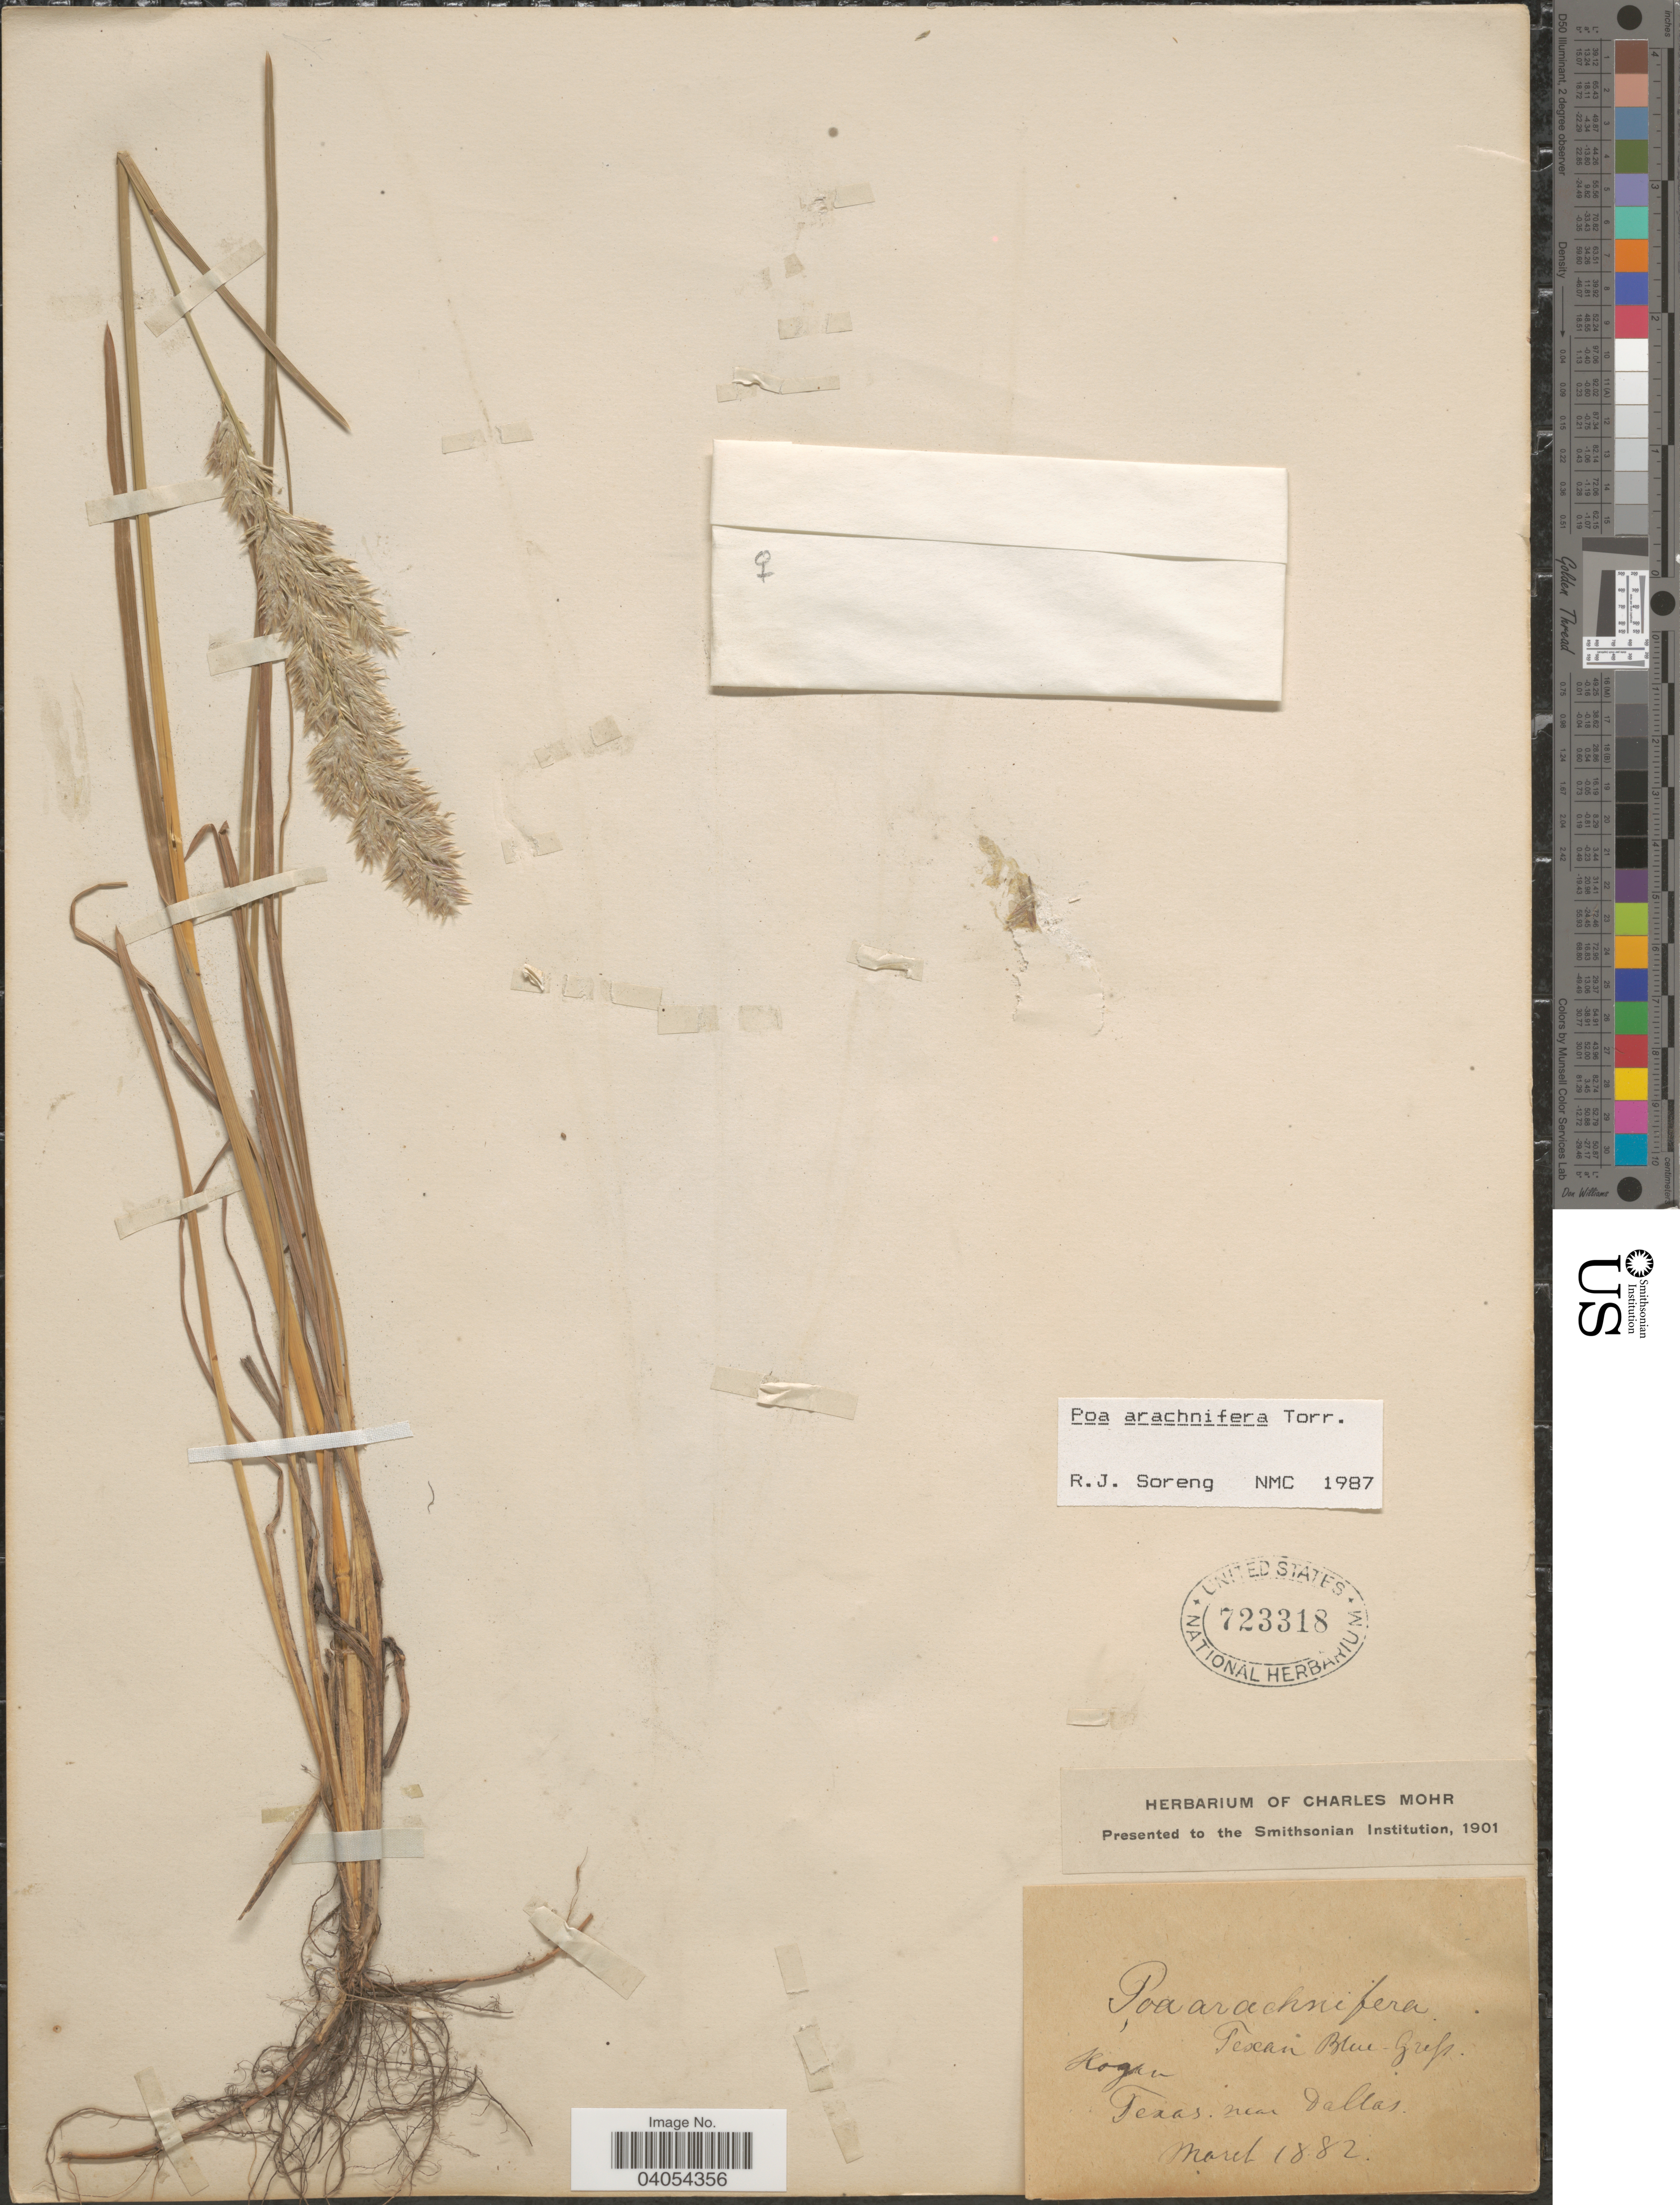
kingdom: Plantae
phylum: Tracheophyta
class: Liliopsida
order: Poales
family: Poaceae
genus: Poa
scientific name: Poa arachnifera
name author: Torr.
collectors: Hogan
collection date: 1882-03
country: United States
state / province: Texas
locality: Dallas.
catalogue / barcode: US 723318